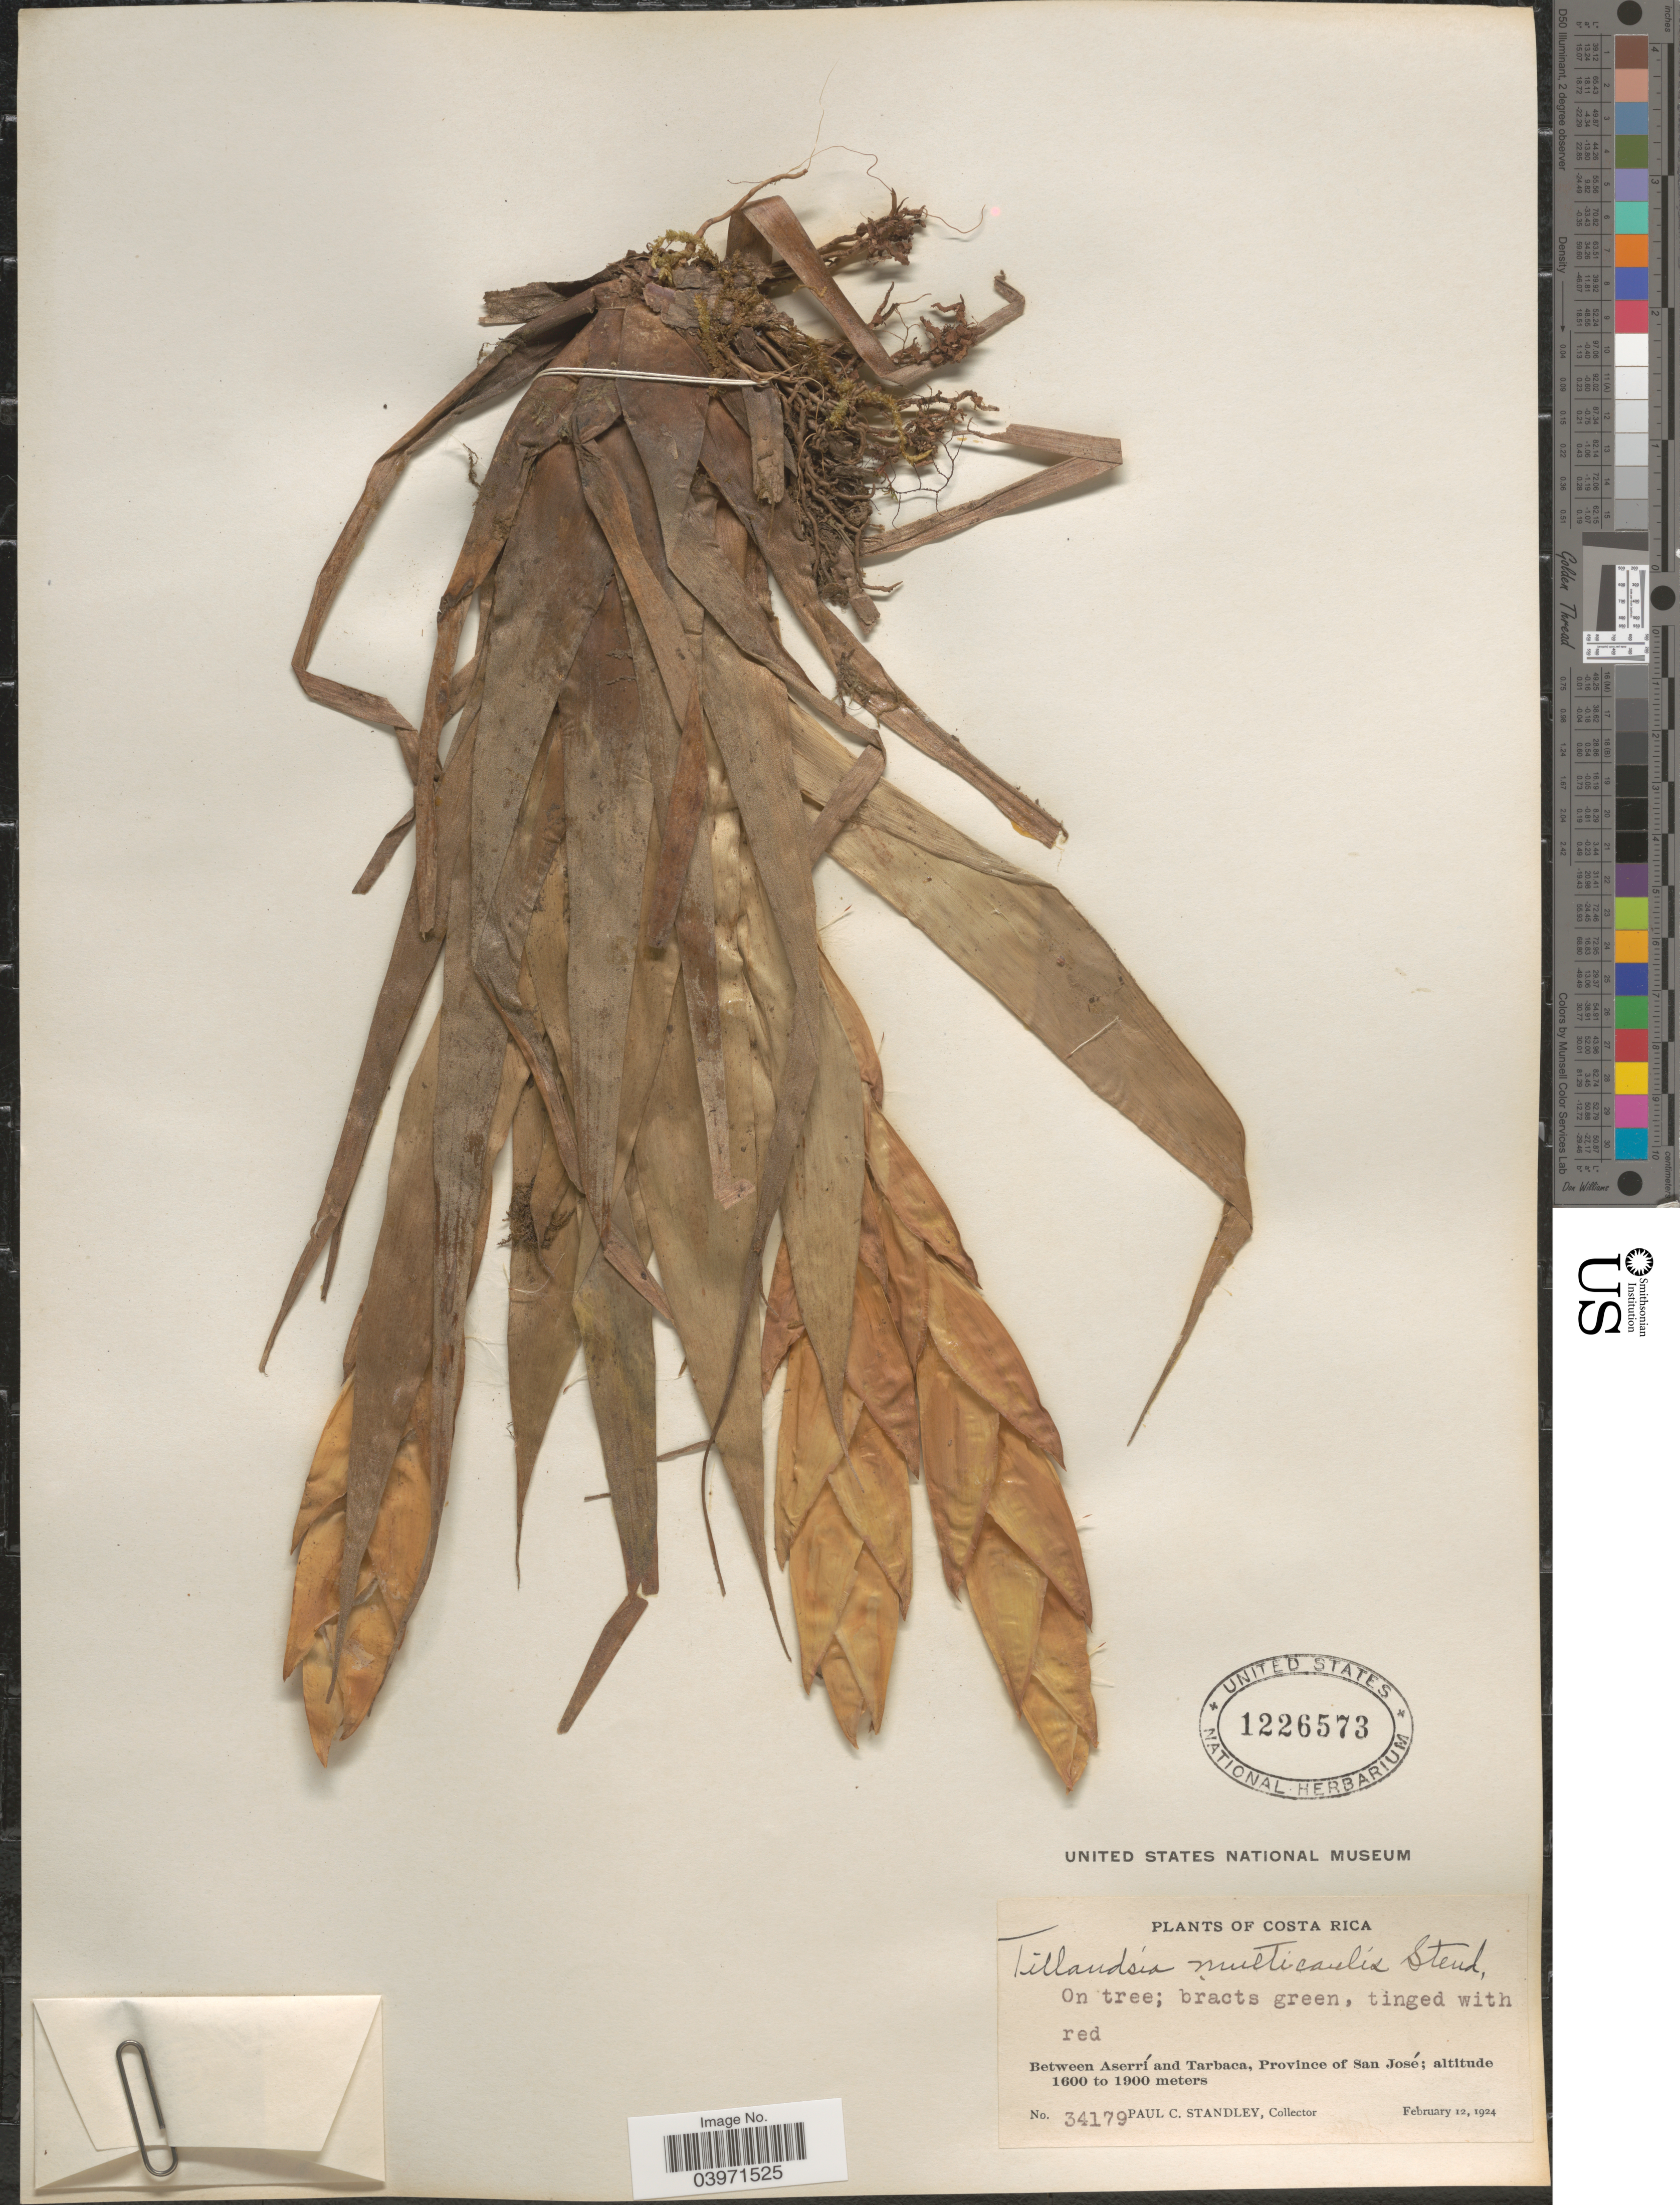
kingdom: Plantae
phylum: Tracheophyta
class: Liliopsida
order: Poales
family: Bromeliaceae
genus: Tillandsia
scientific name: Tillandsia multicaulis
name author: Steud.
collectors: P. C. Standley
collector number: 34179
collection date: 1924-02-12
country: Costa Rica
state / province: San José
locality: Between Aserrí and Tarbaca.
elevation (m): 1600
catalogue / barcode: US 1226573